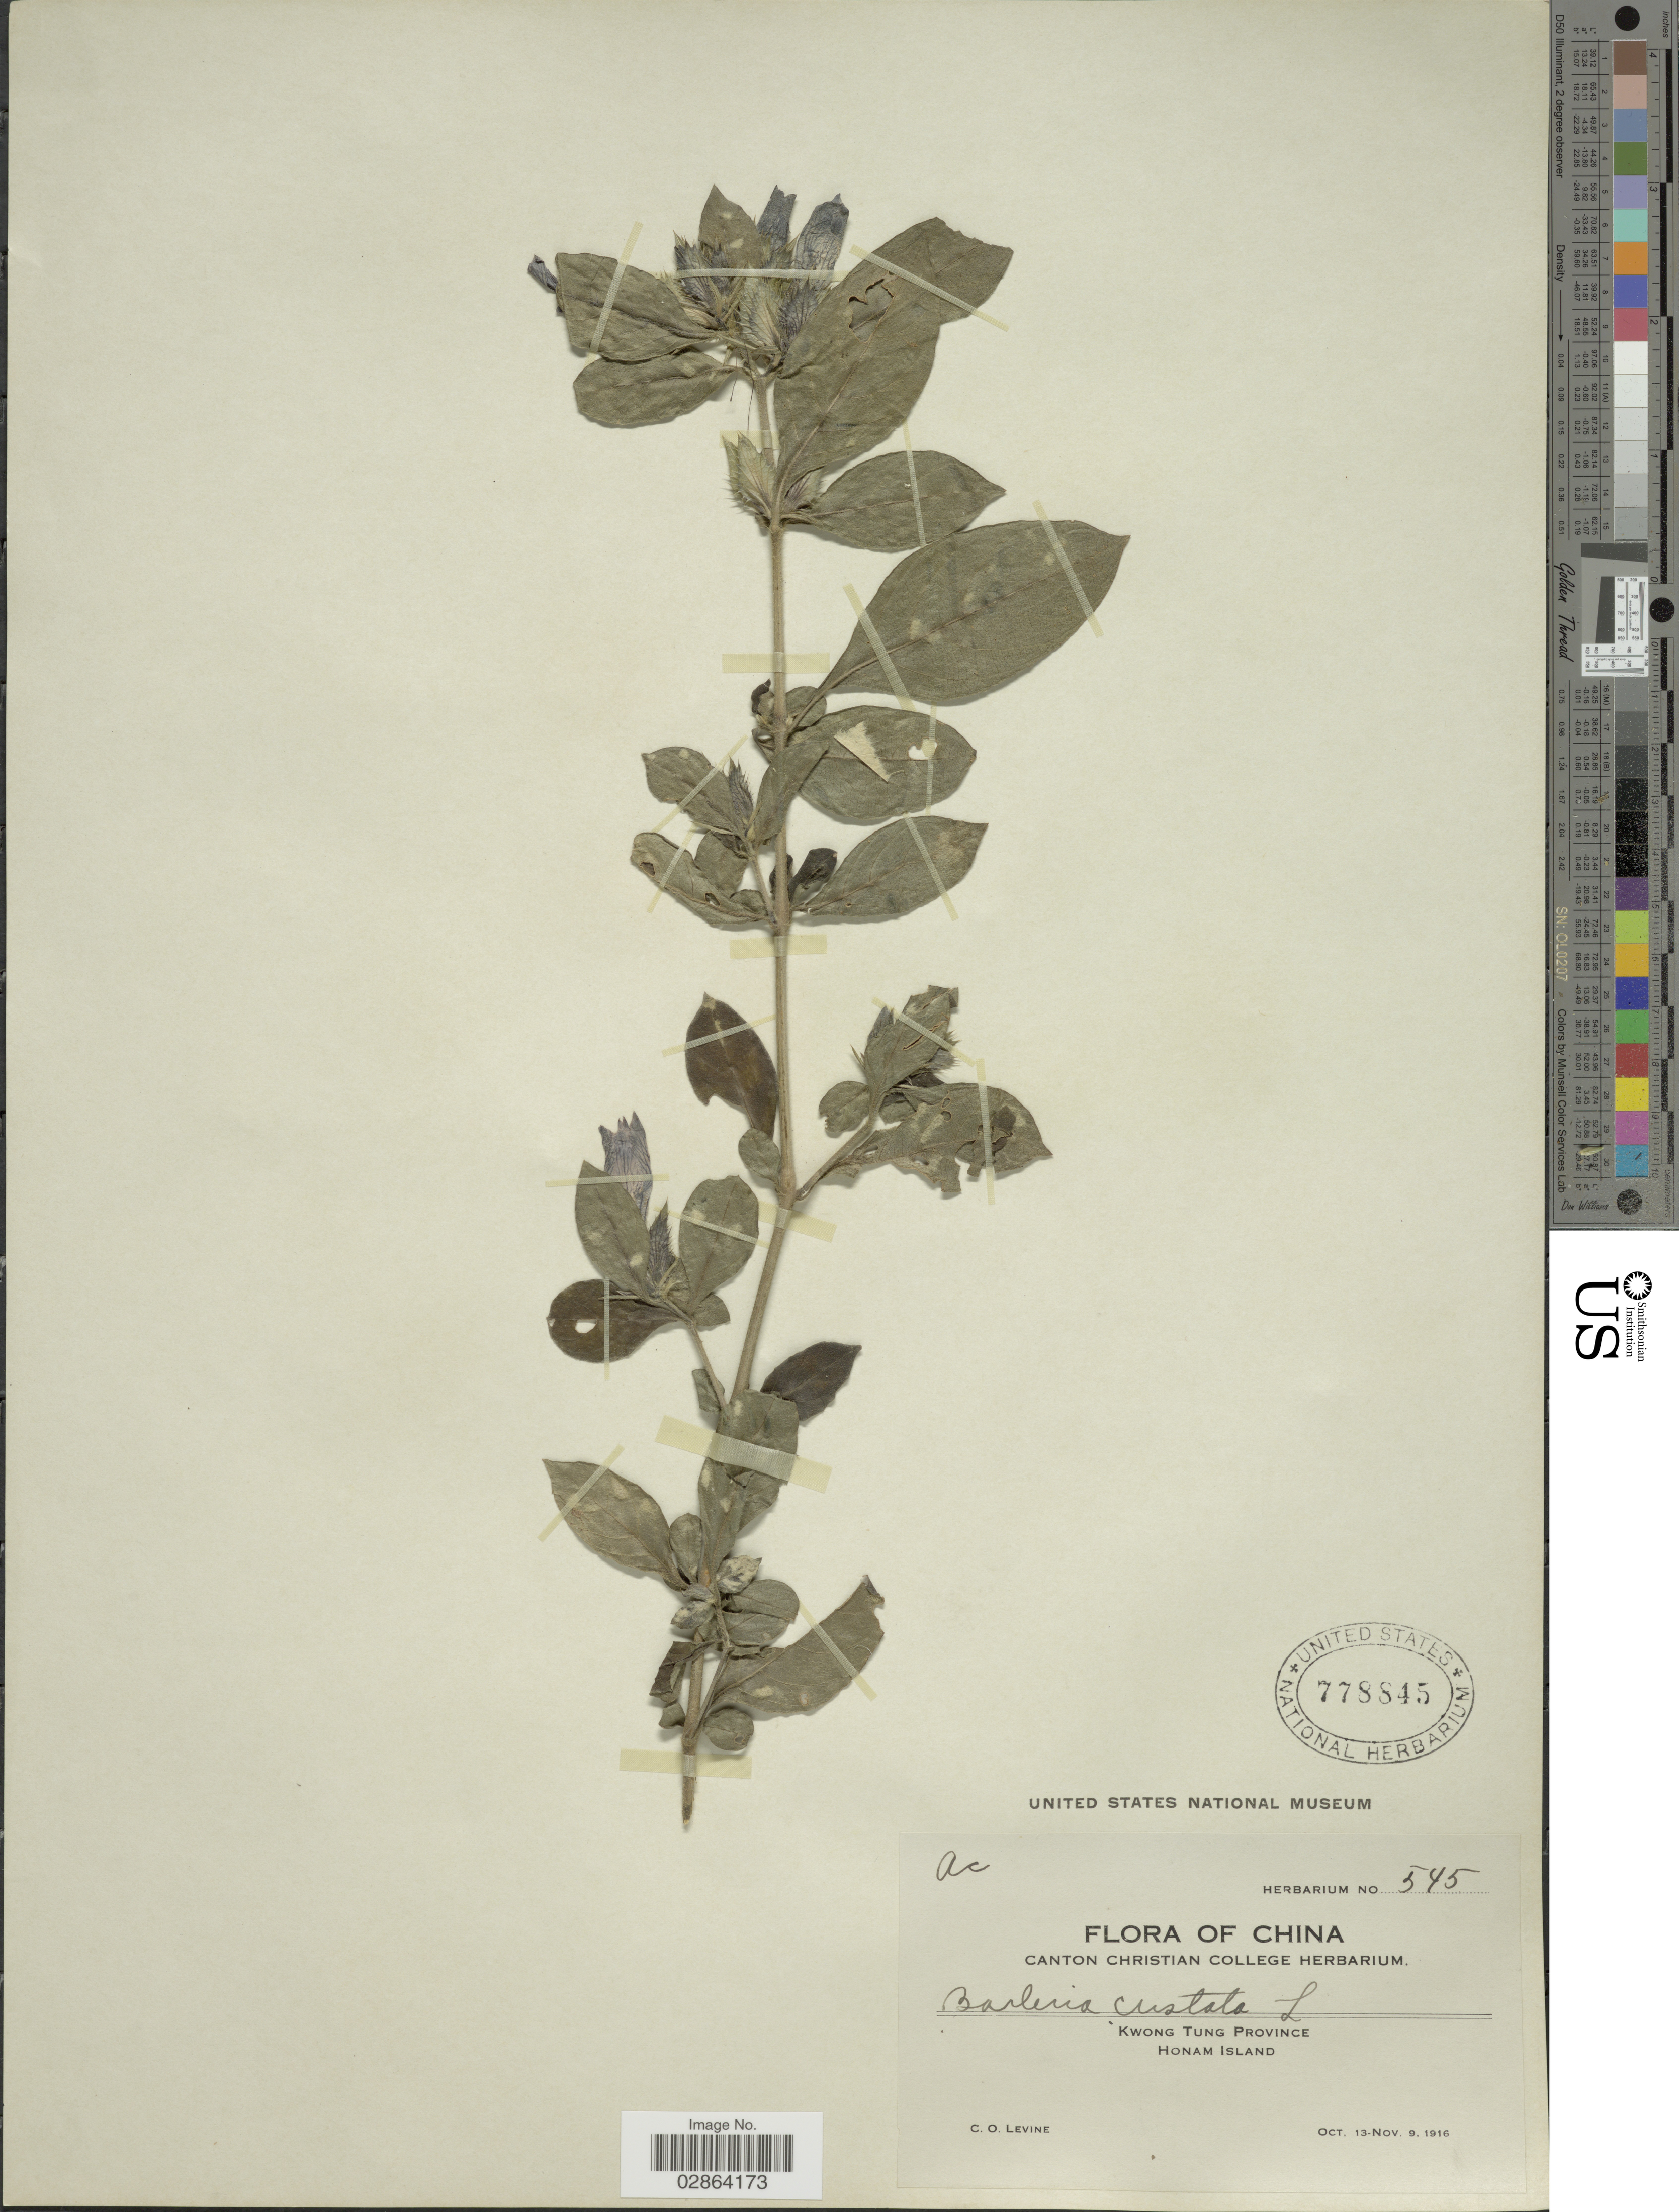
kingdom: Plantae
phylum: Tracheophyta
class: Magnoliopsida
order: Lamiales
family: Acanthaceae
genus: Barleria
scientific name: Barleria cristata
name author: L.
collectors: C. O. Levine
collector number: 545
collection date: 1916-10-13/1916-11-09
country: China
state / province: Guangdong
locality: Kwong Tung Province, Honam Island.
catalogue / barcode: US 778845